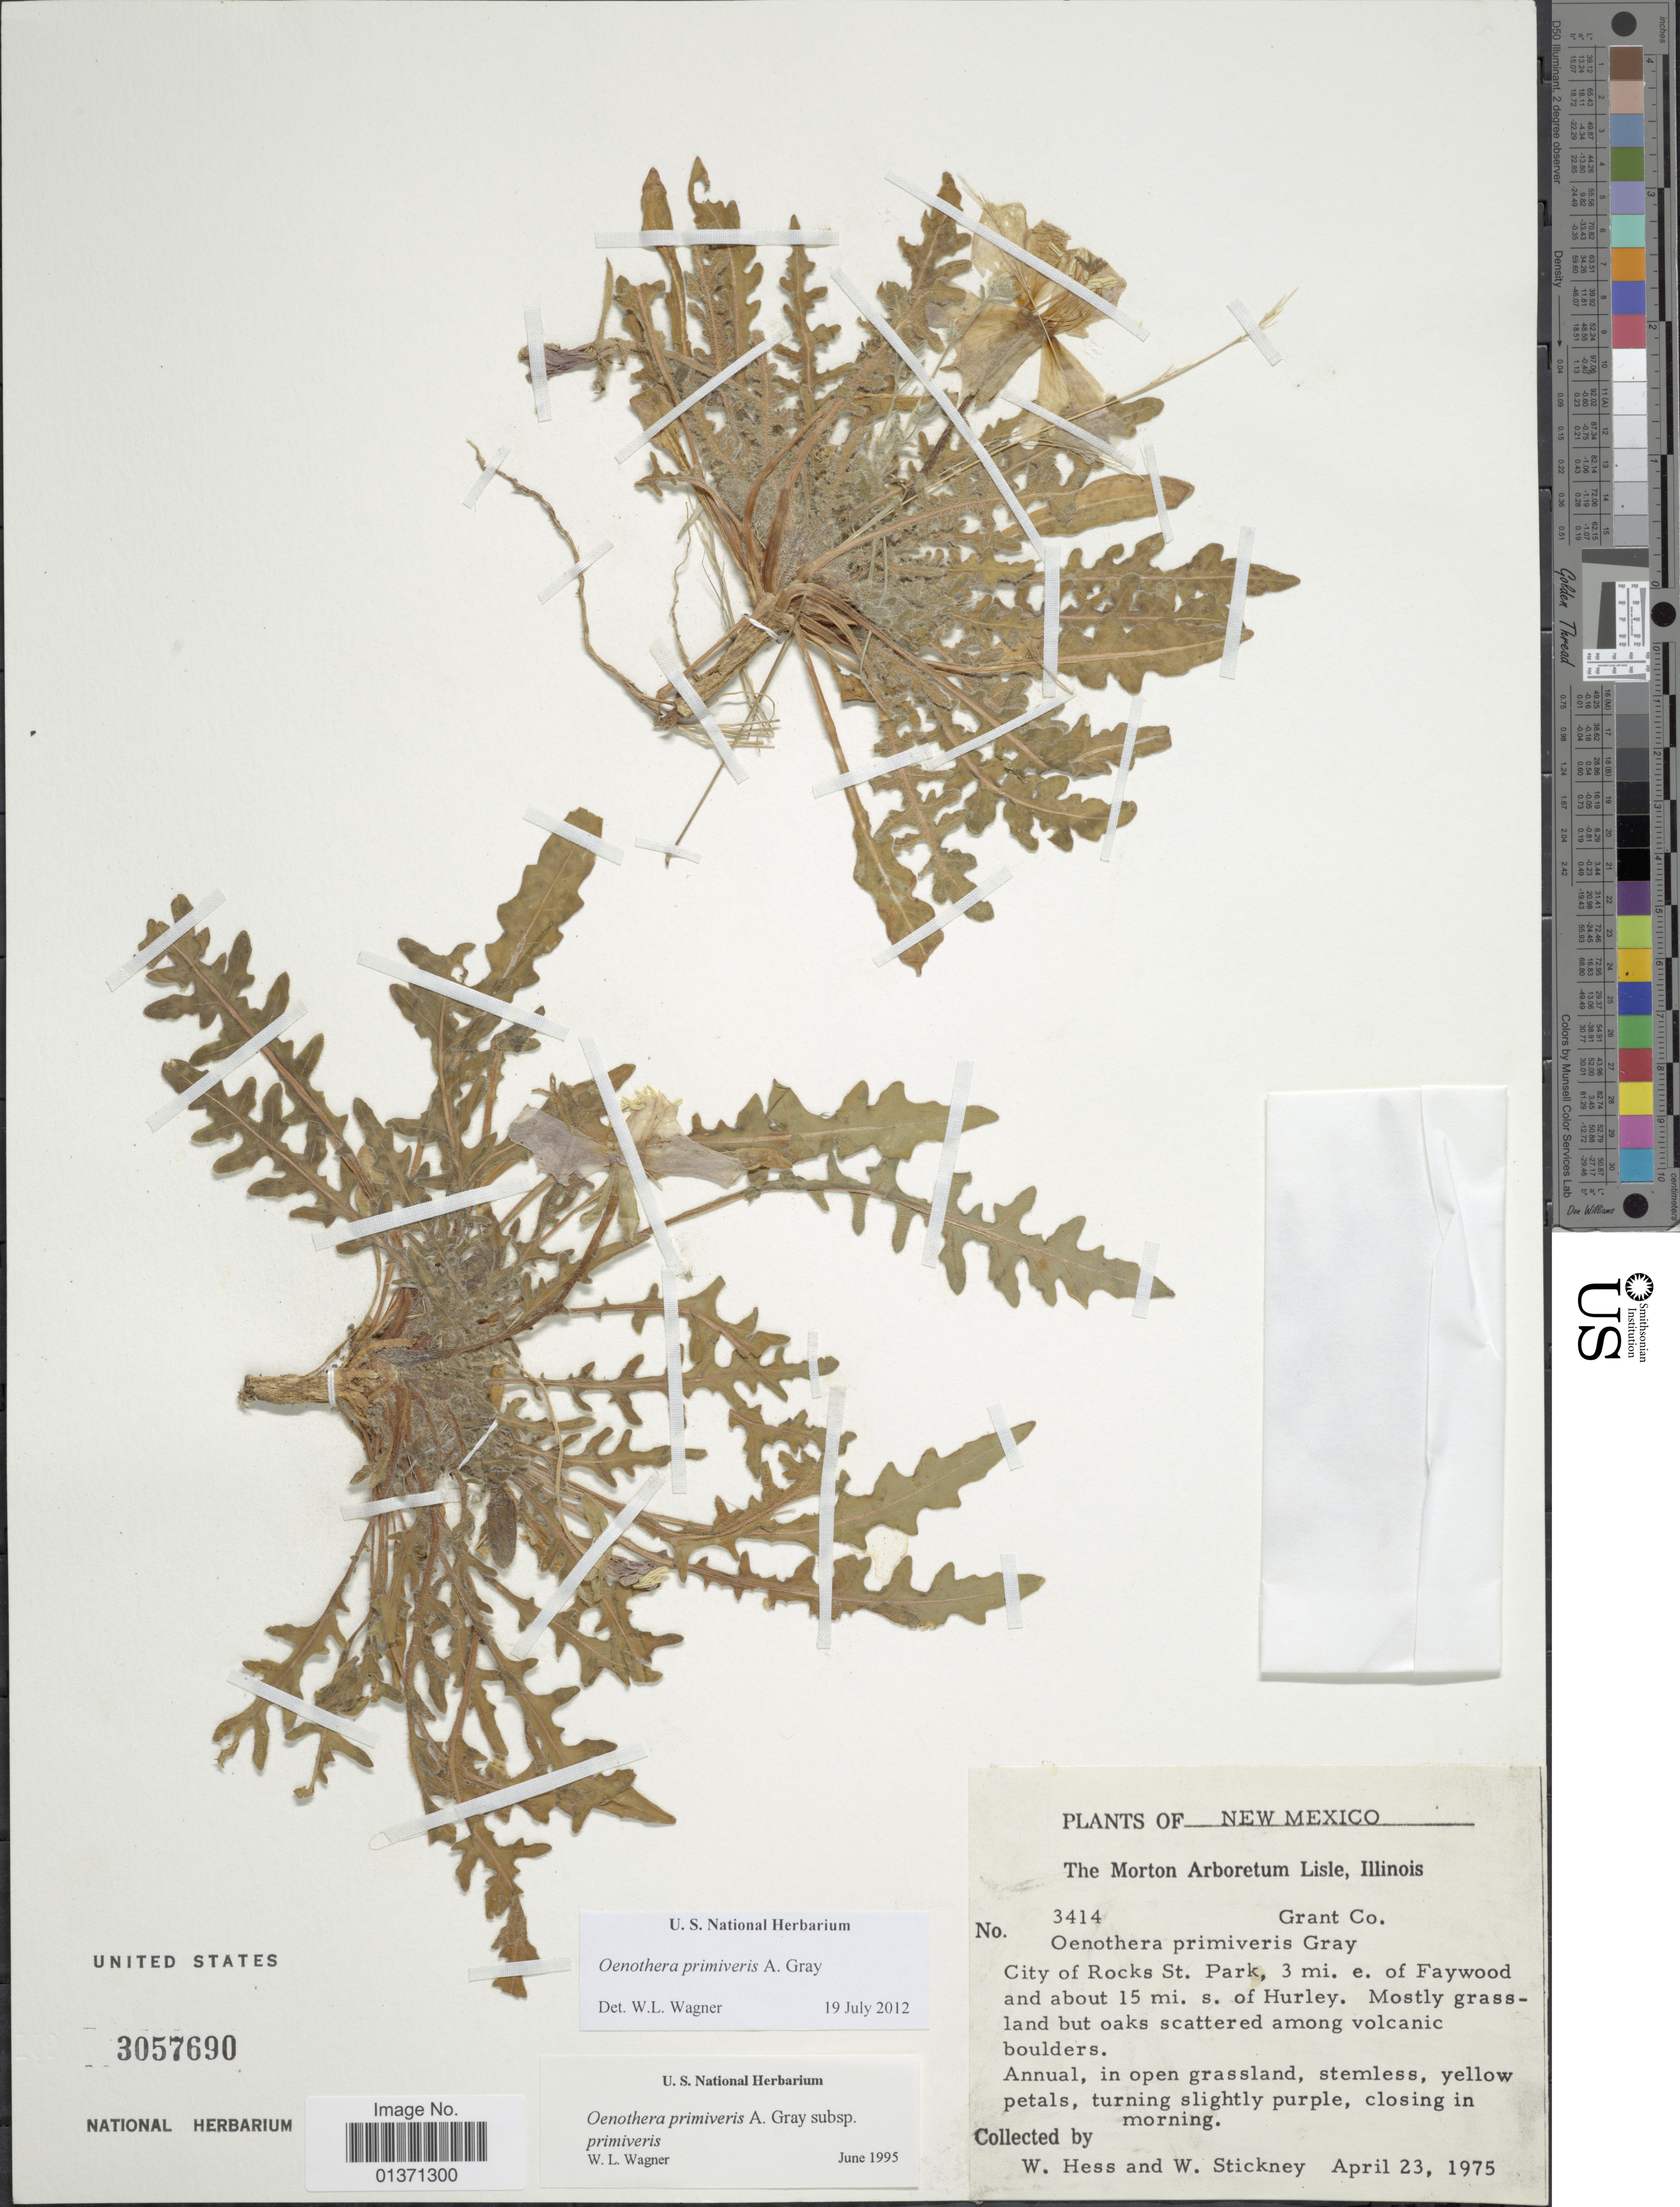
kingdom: Plantae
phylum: Tracheophyta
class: Magnoliopsida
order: Myrtales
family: Onagraceae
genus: Oenothera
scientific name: Oenothera primiveris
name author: A. Gray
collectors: W. Hess & W. Stickney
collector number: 3414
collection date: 1975-04-23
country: United States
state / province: New Mexico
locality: The Morton Arboretum Lisle, Illinois, City of Rocks St. Park, 3 mi. e. of Faywood and about 15 mi. s. of Hurley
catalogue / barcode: US 3057690